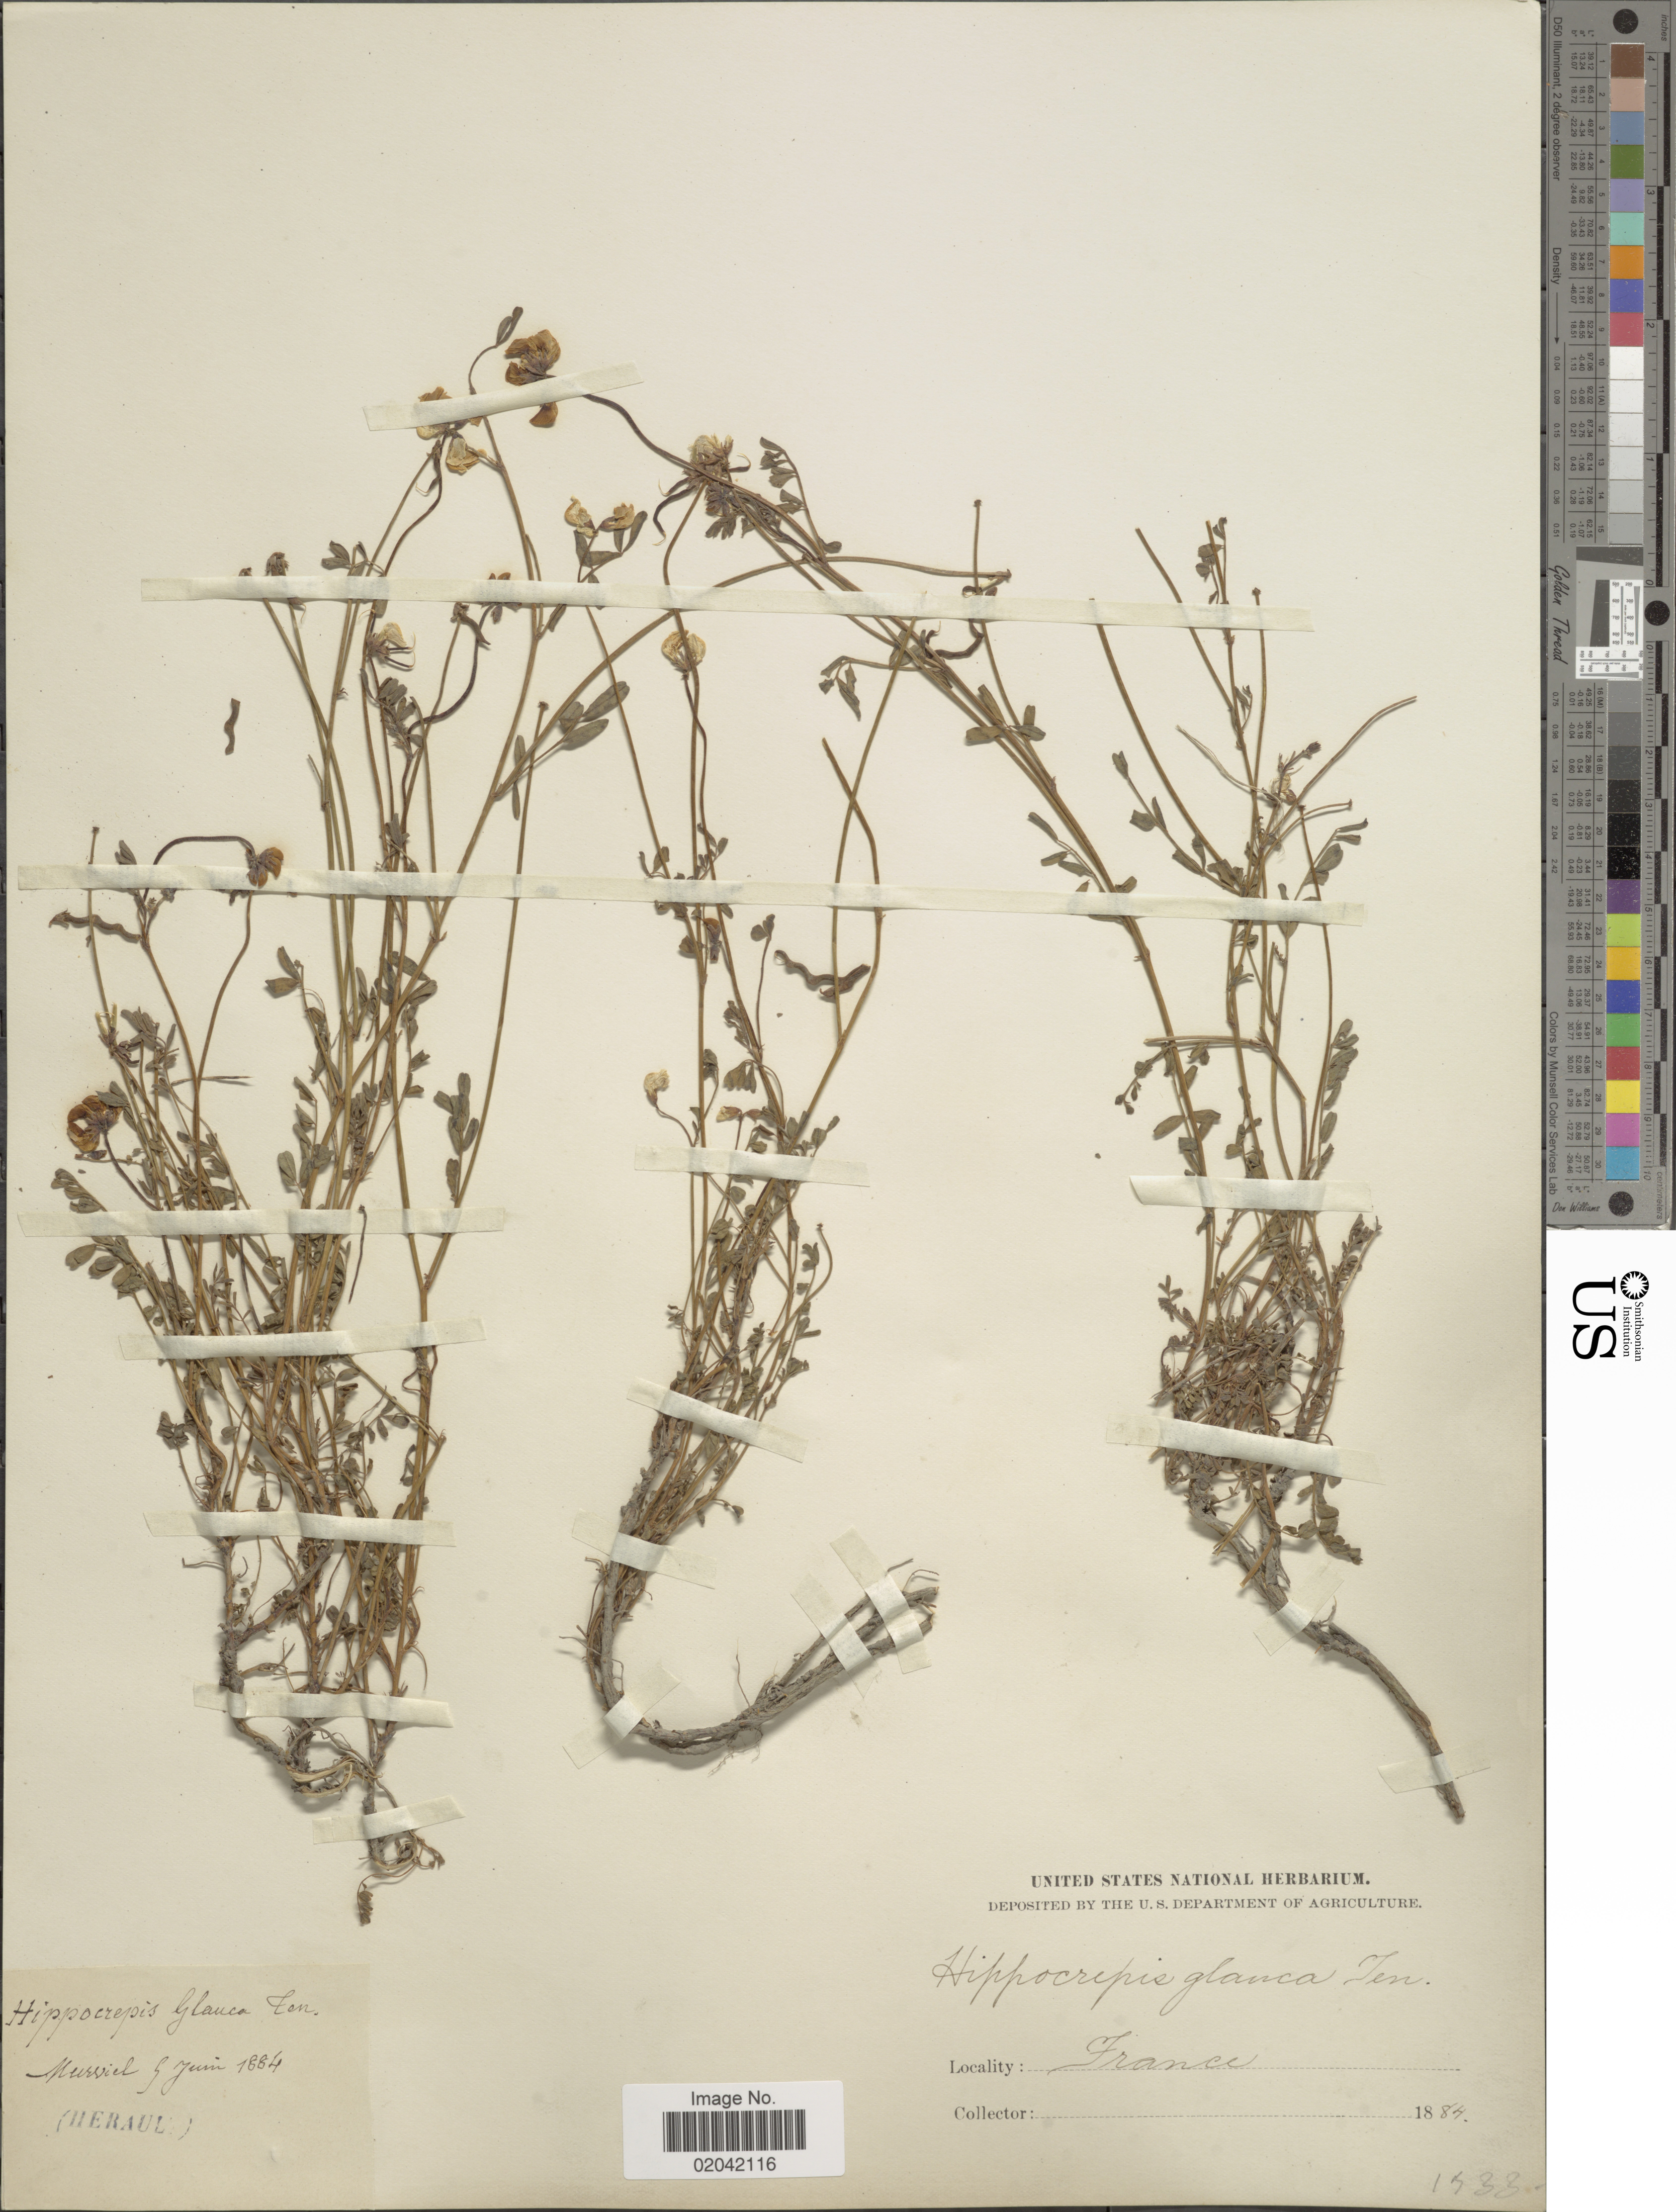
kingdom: Plantae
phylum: Tracheophyta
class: Magnoliopsida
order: Fabales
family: Fabaceae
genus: Hippocrepis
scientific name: Hippocrepis glauca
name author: Ten.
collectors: Murriel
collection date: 1884-06-09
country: France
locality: Herault